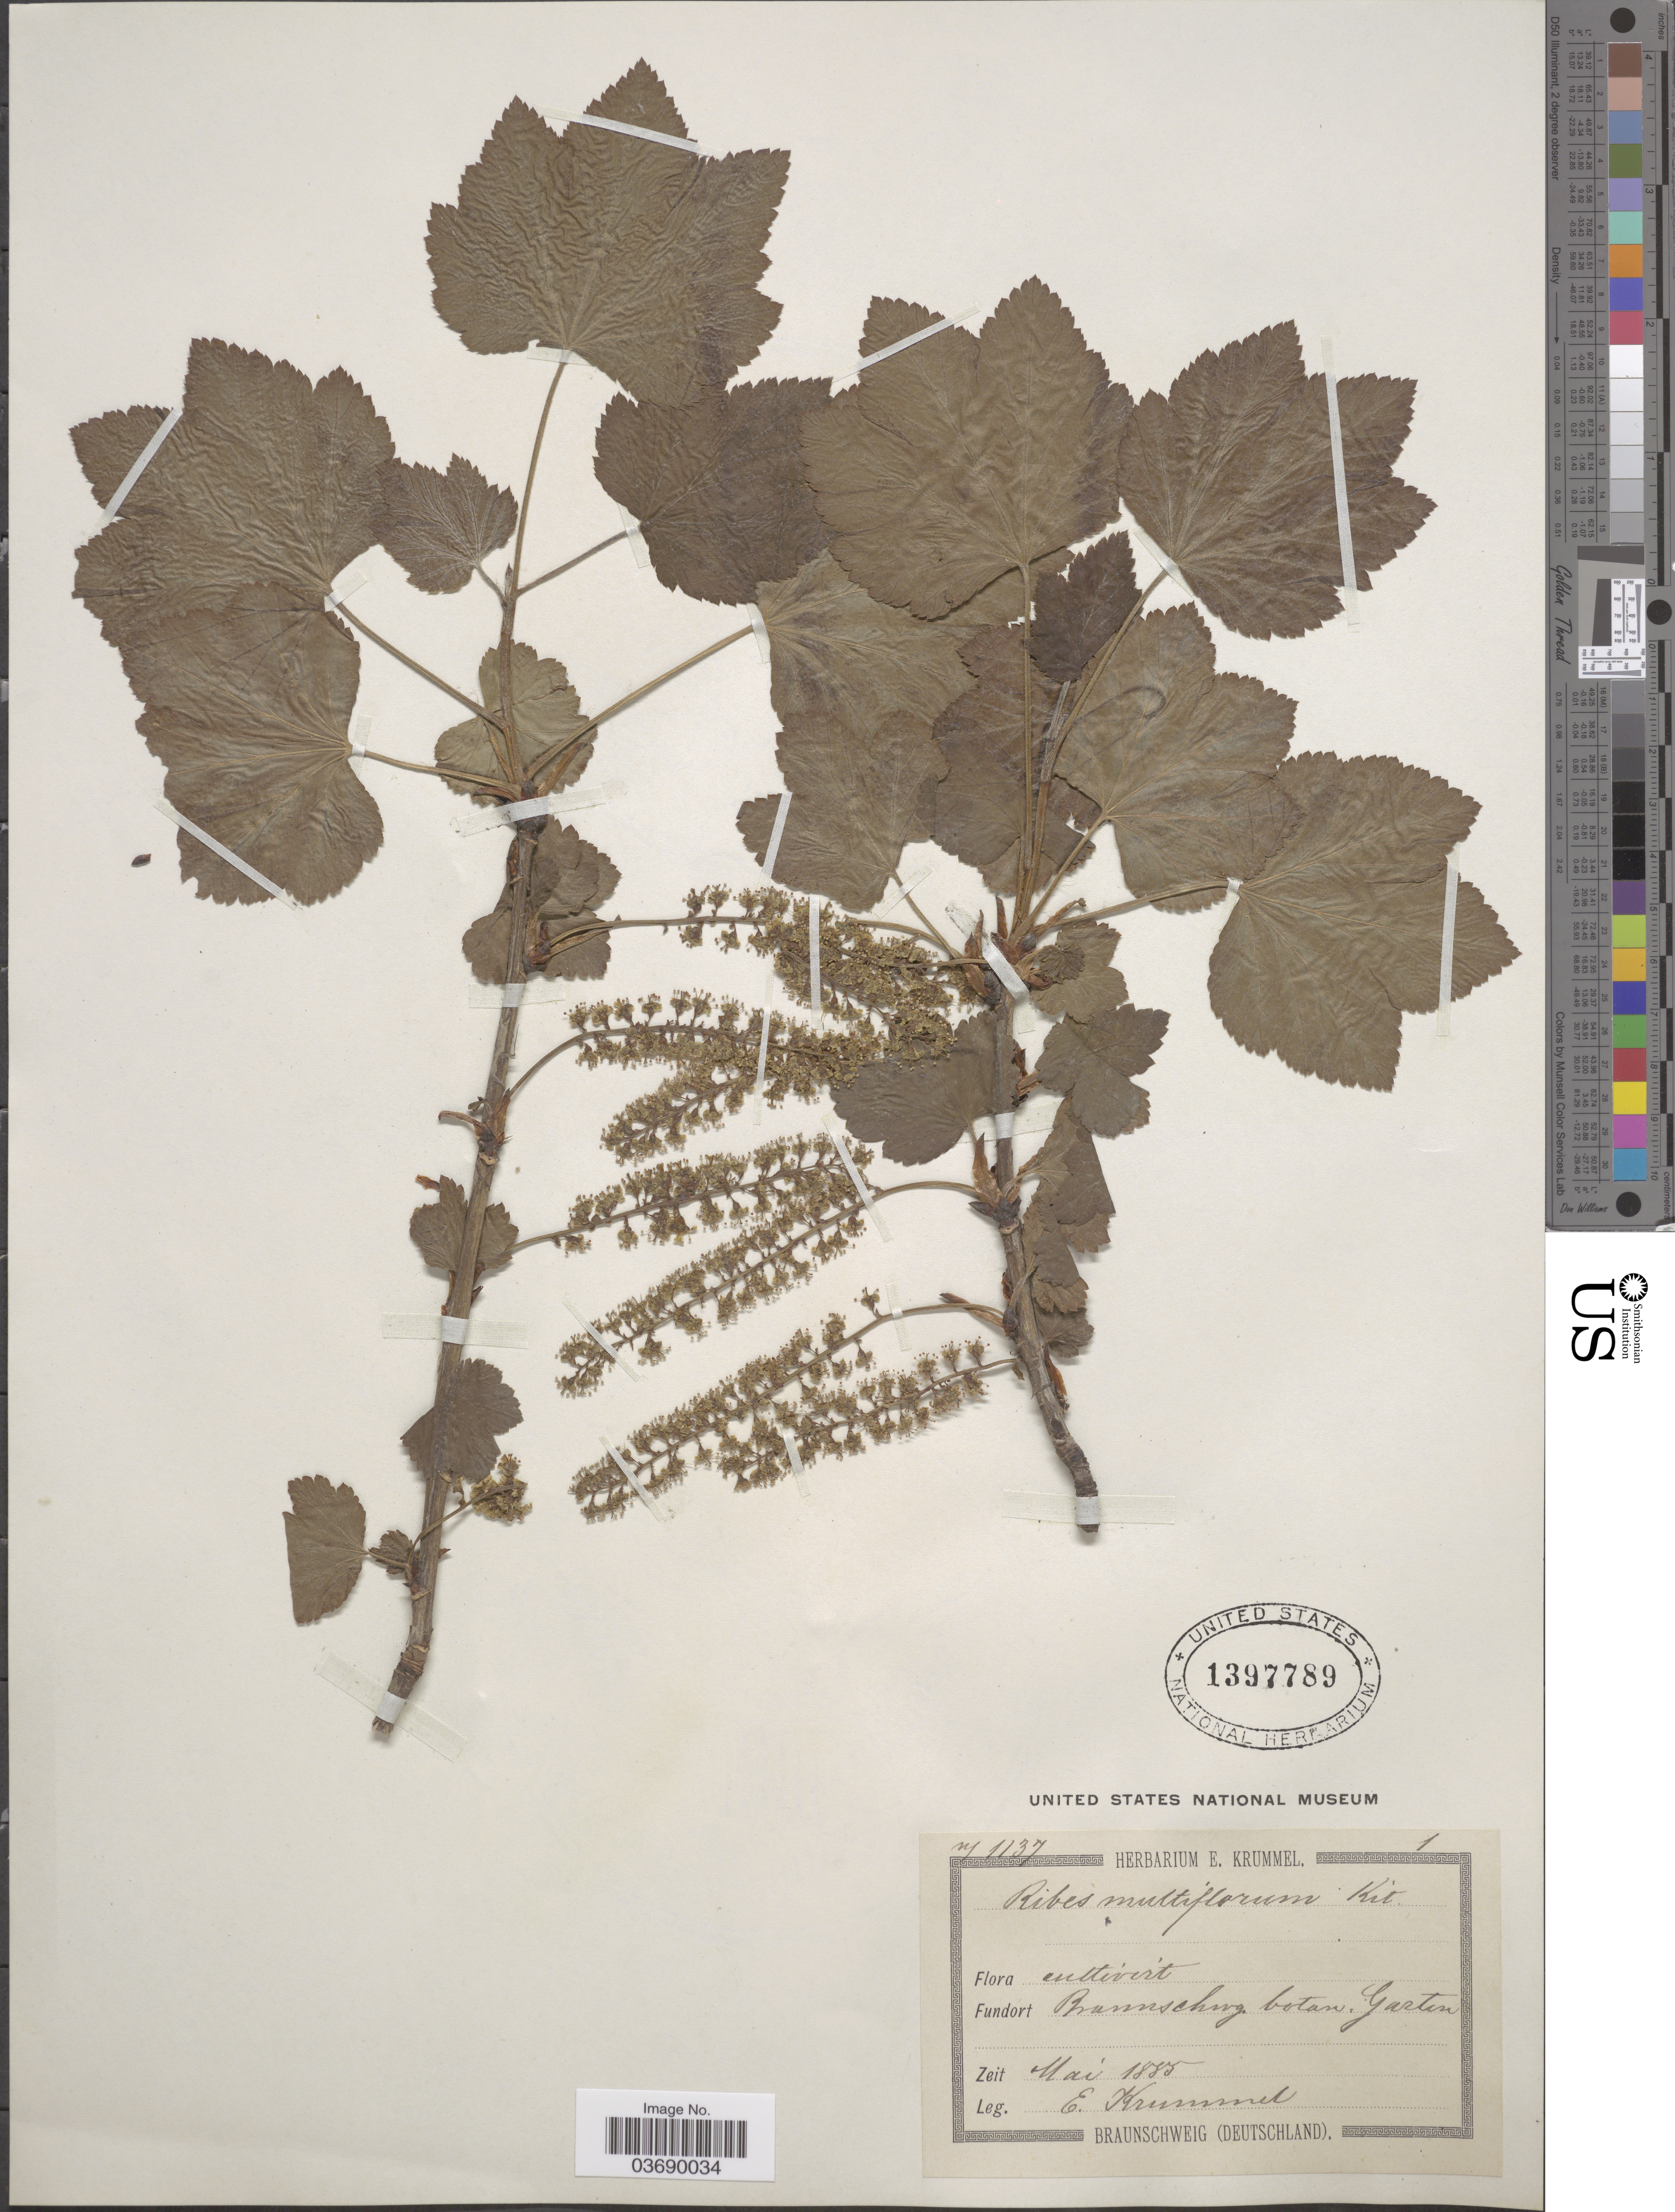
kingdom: Plantae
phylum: Tracheophyta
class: Magnoliopsida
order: Saxifragales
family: Grossulariaceae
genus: Ribes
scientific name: Ribes multiflorum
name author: Kit. ex Schult.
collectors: E. Krummel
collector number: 1137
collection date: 1885-05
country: Germany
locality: Braunschwg. botan. Garten.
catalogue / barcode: US 1397789